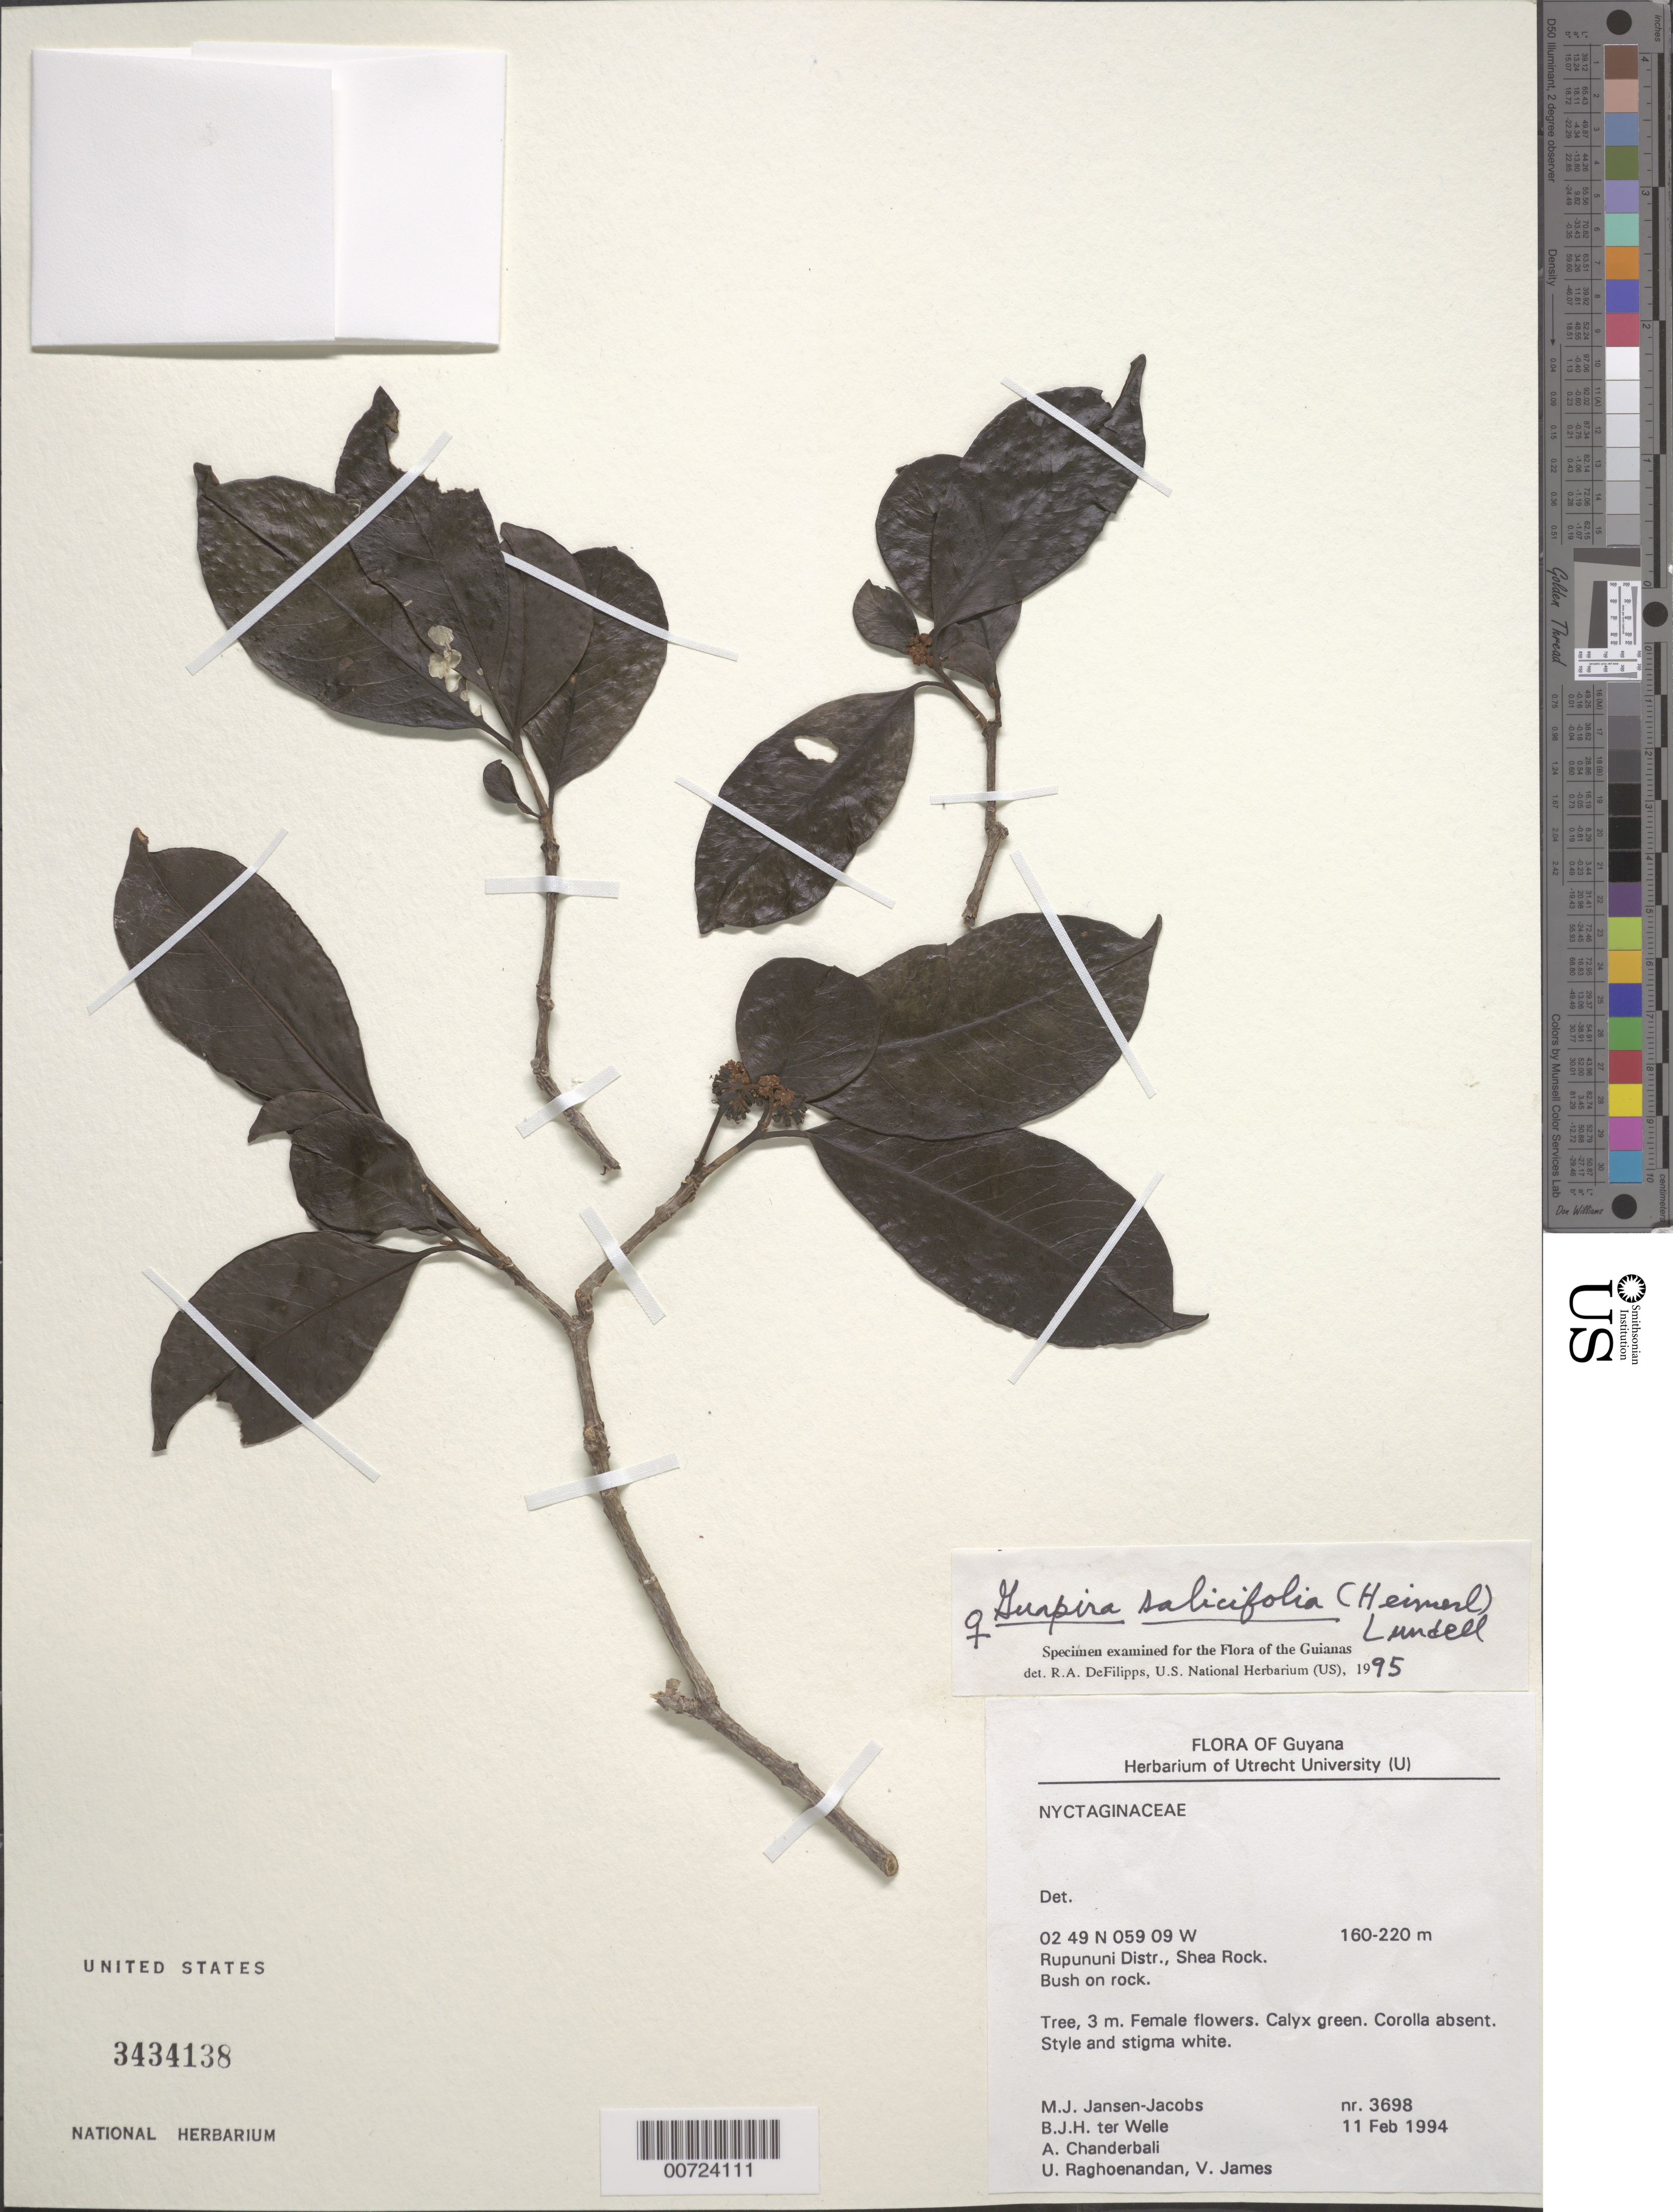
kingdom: Plantae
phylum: Tracheophyta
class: Magnoliopsida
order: Caryophyllales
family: Nyctaginaceae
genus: Guapira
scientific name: Guapira salicifolia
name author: (Heimerl) Lundell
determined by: DeFilipps, R. A.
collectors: M. J. Jansen-Jacobs, B. Welle, A. S. Chanderbali, U. Raghoenandan & V. James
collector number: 3698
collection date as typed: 11-Feb-94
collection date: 1994-02-11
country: Guyana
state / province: U. Takutu-U. Essequibo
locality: Shea Rock, Rupununi Dist.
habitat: Bush on rock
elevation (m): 160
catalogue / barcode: US 3434138